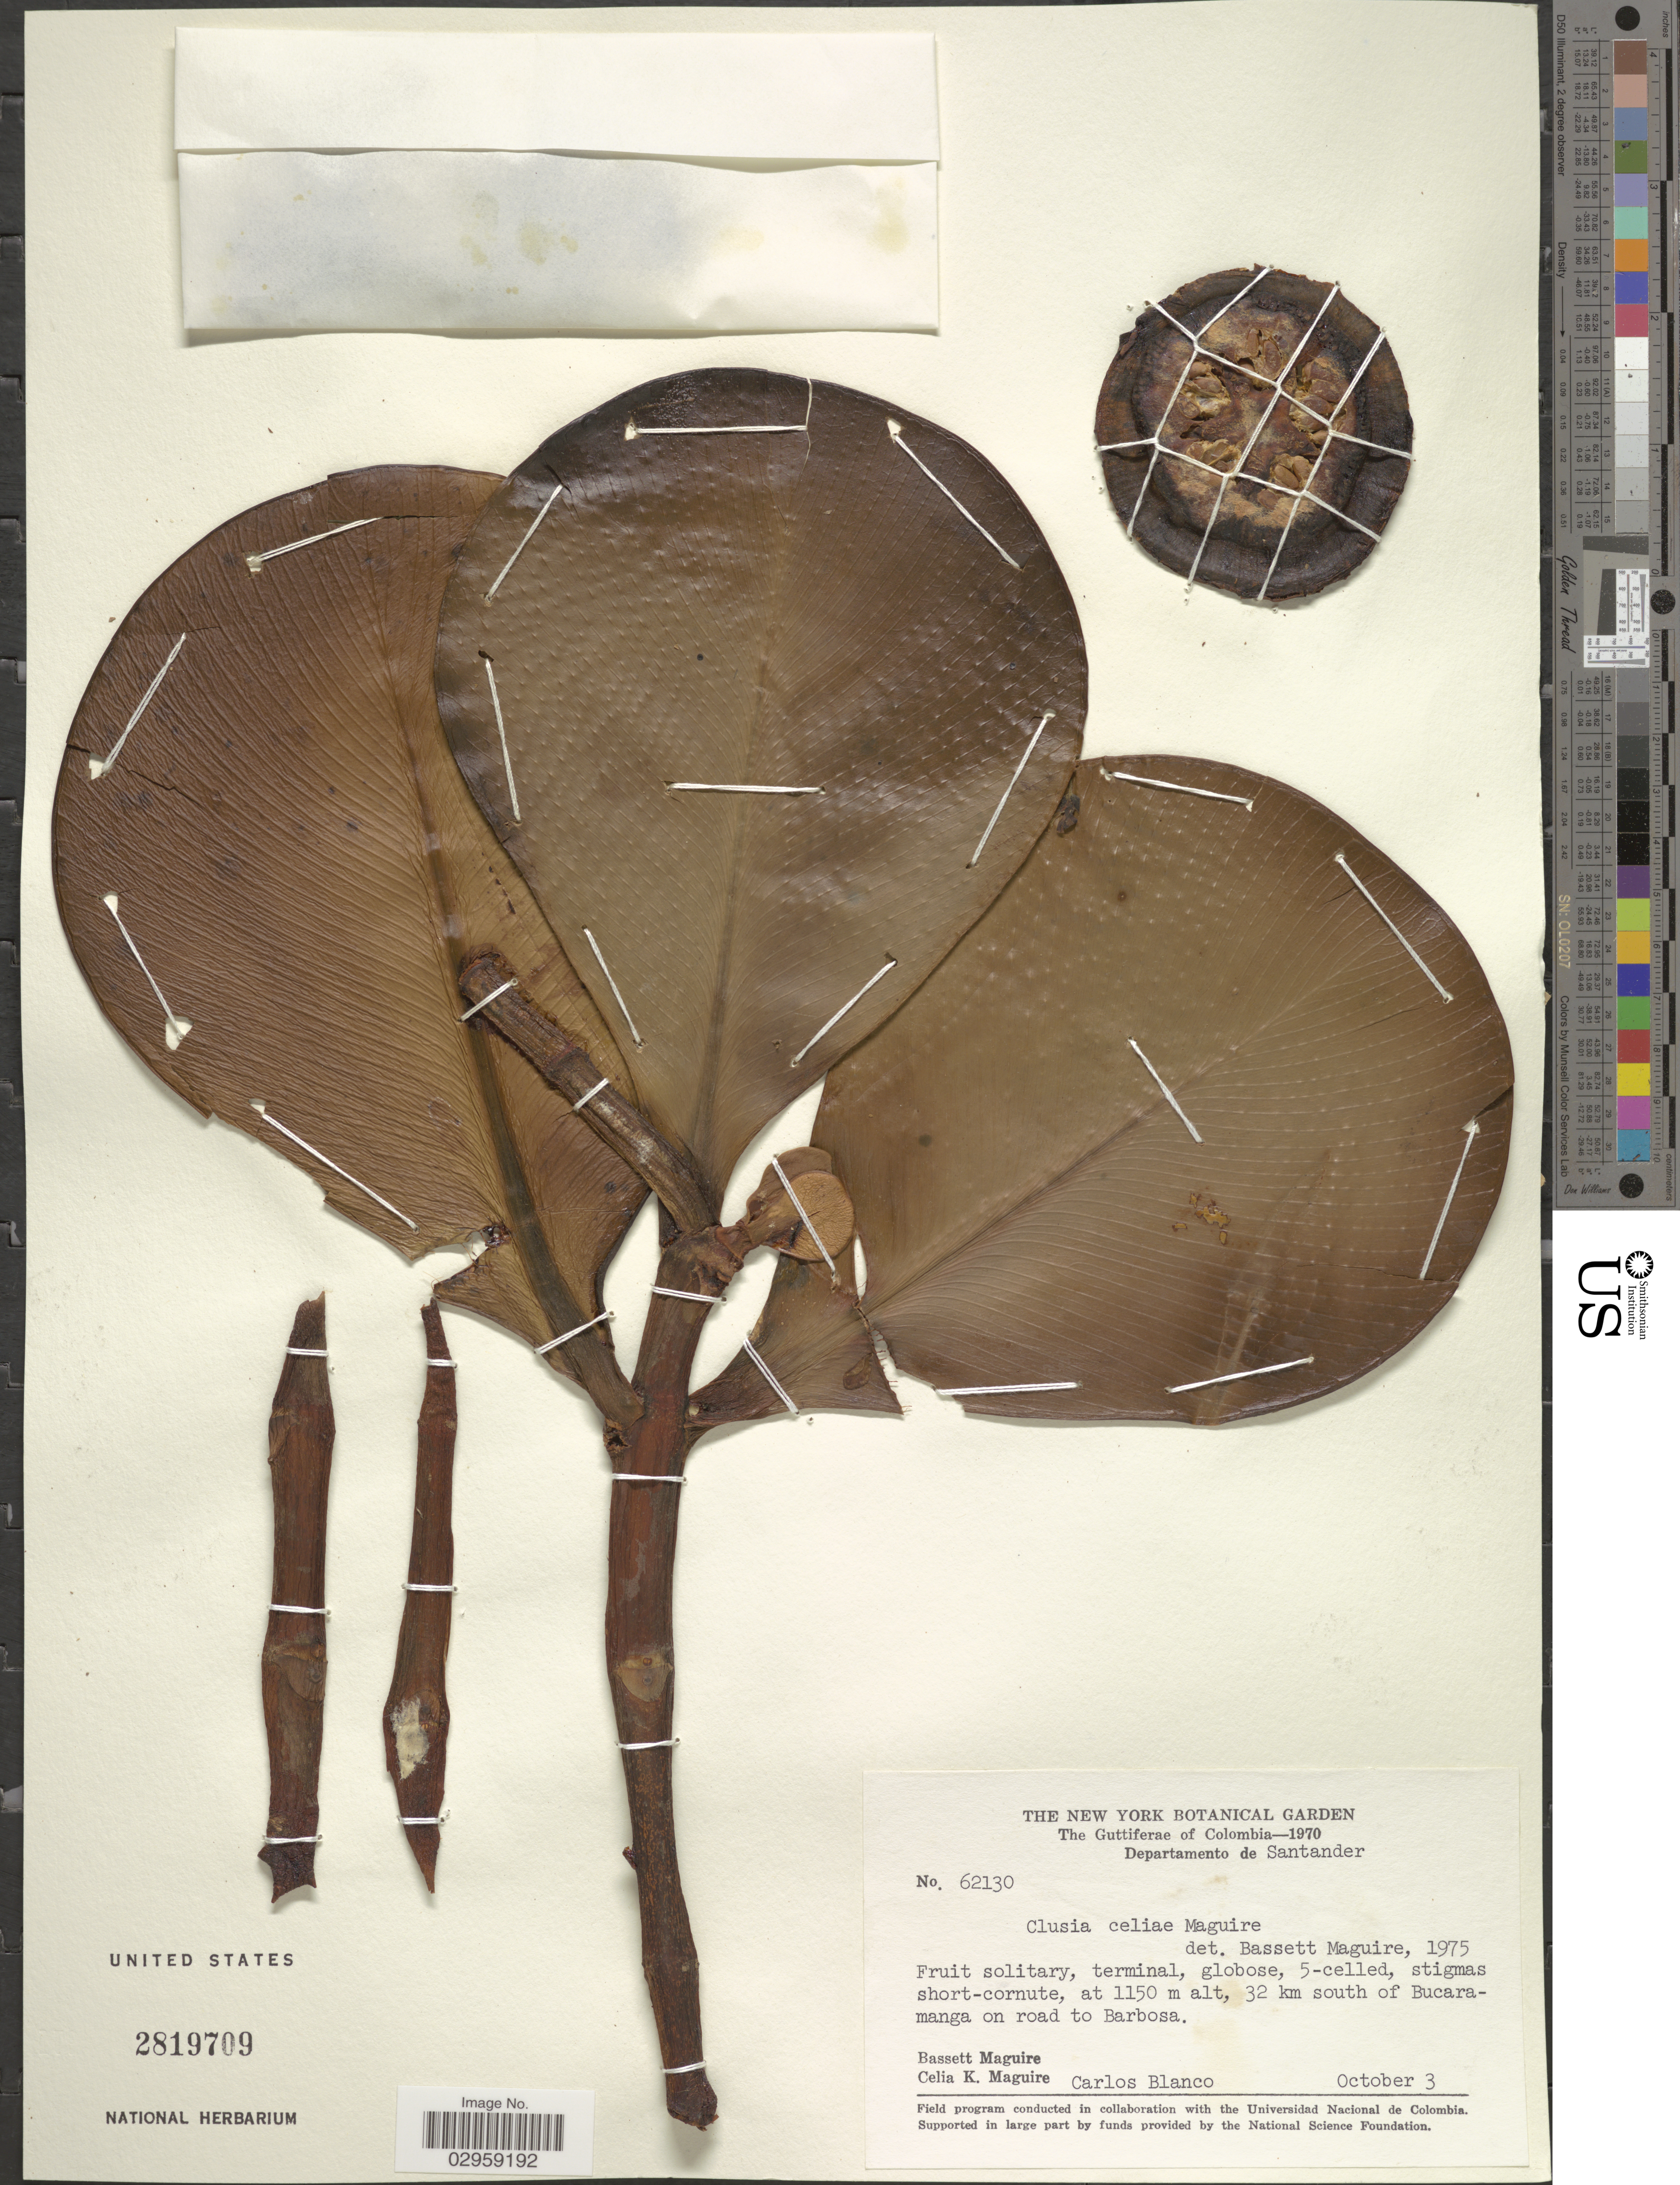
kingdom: Plantae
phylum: Tracheophyta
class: Magnoliopsida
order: Malpighiales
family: Clusiaceae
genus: Clusia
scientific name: Clusia celiae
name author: Maguire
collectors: B. Maguire, C. K. Maguire & C. Blanco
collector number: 62130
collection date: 1970-10-03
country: Colombia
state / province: Santander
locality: The Guttiferae of Colombia. Departamento de Santander. 32 km south of Bucaramanga on road to Barbosa.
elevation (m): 1150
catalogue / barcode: US 2819709